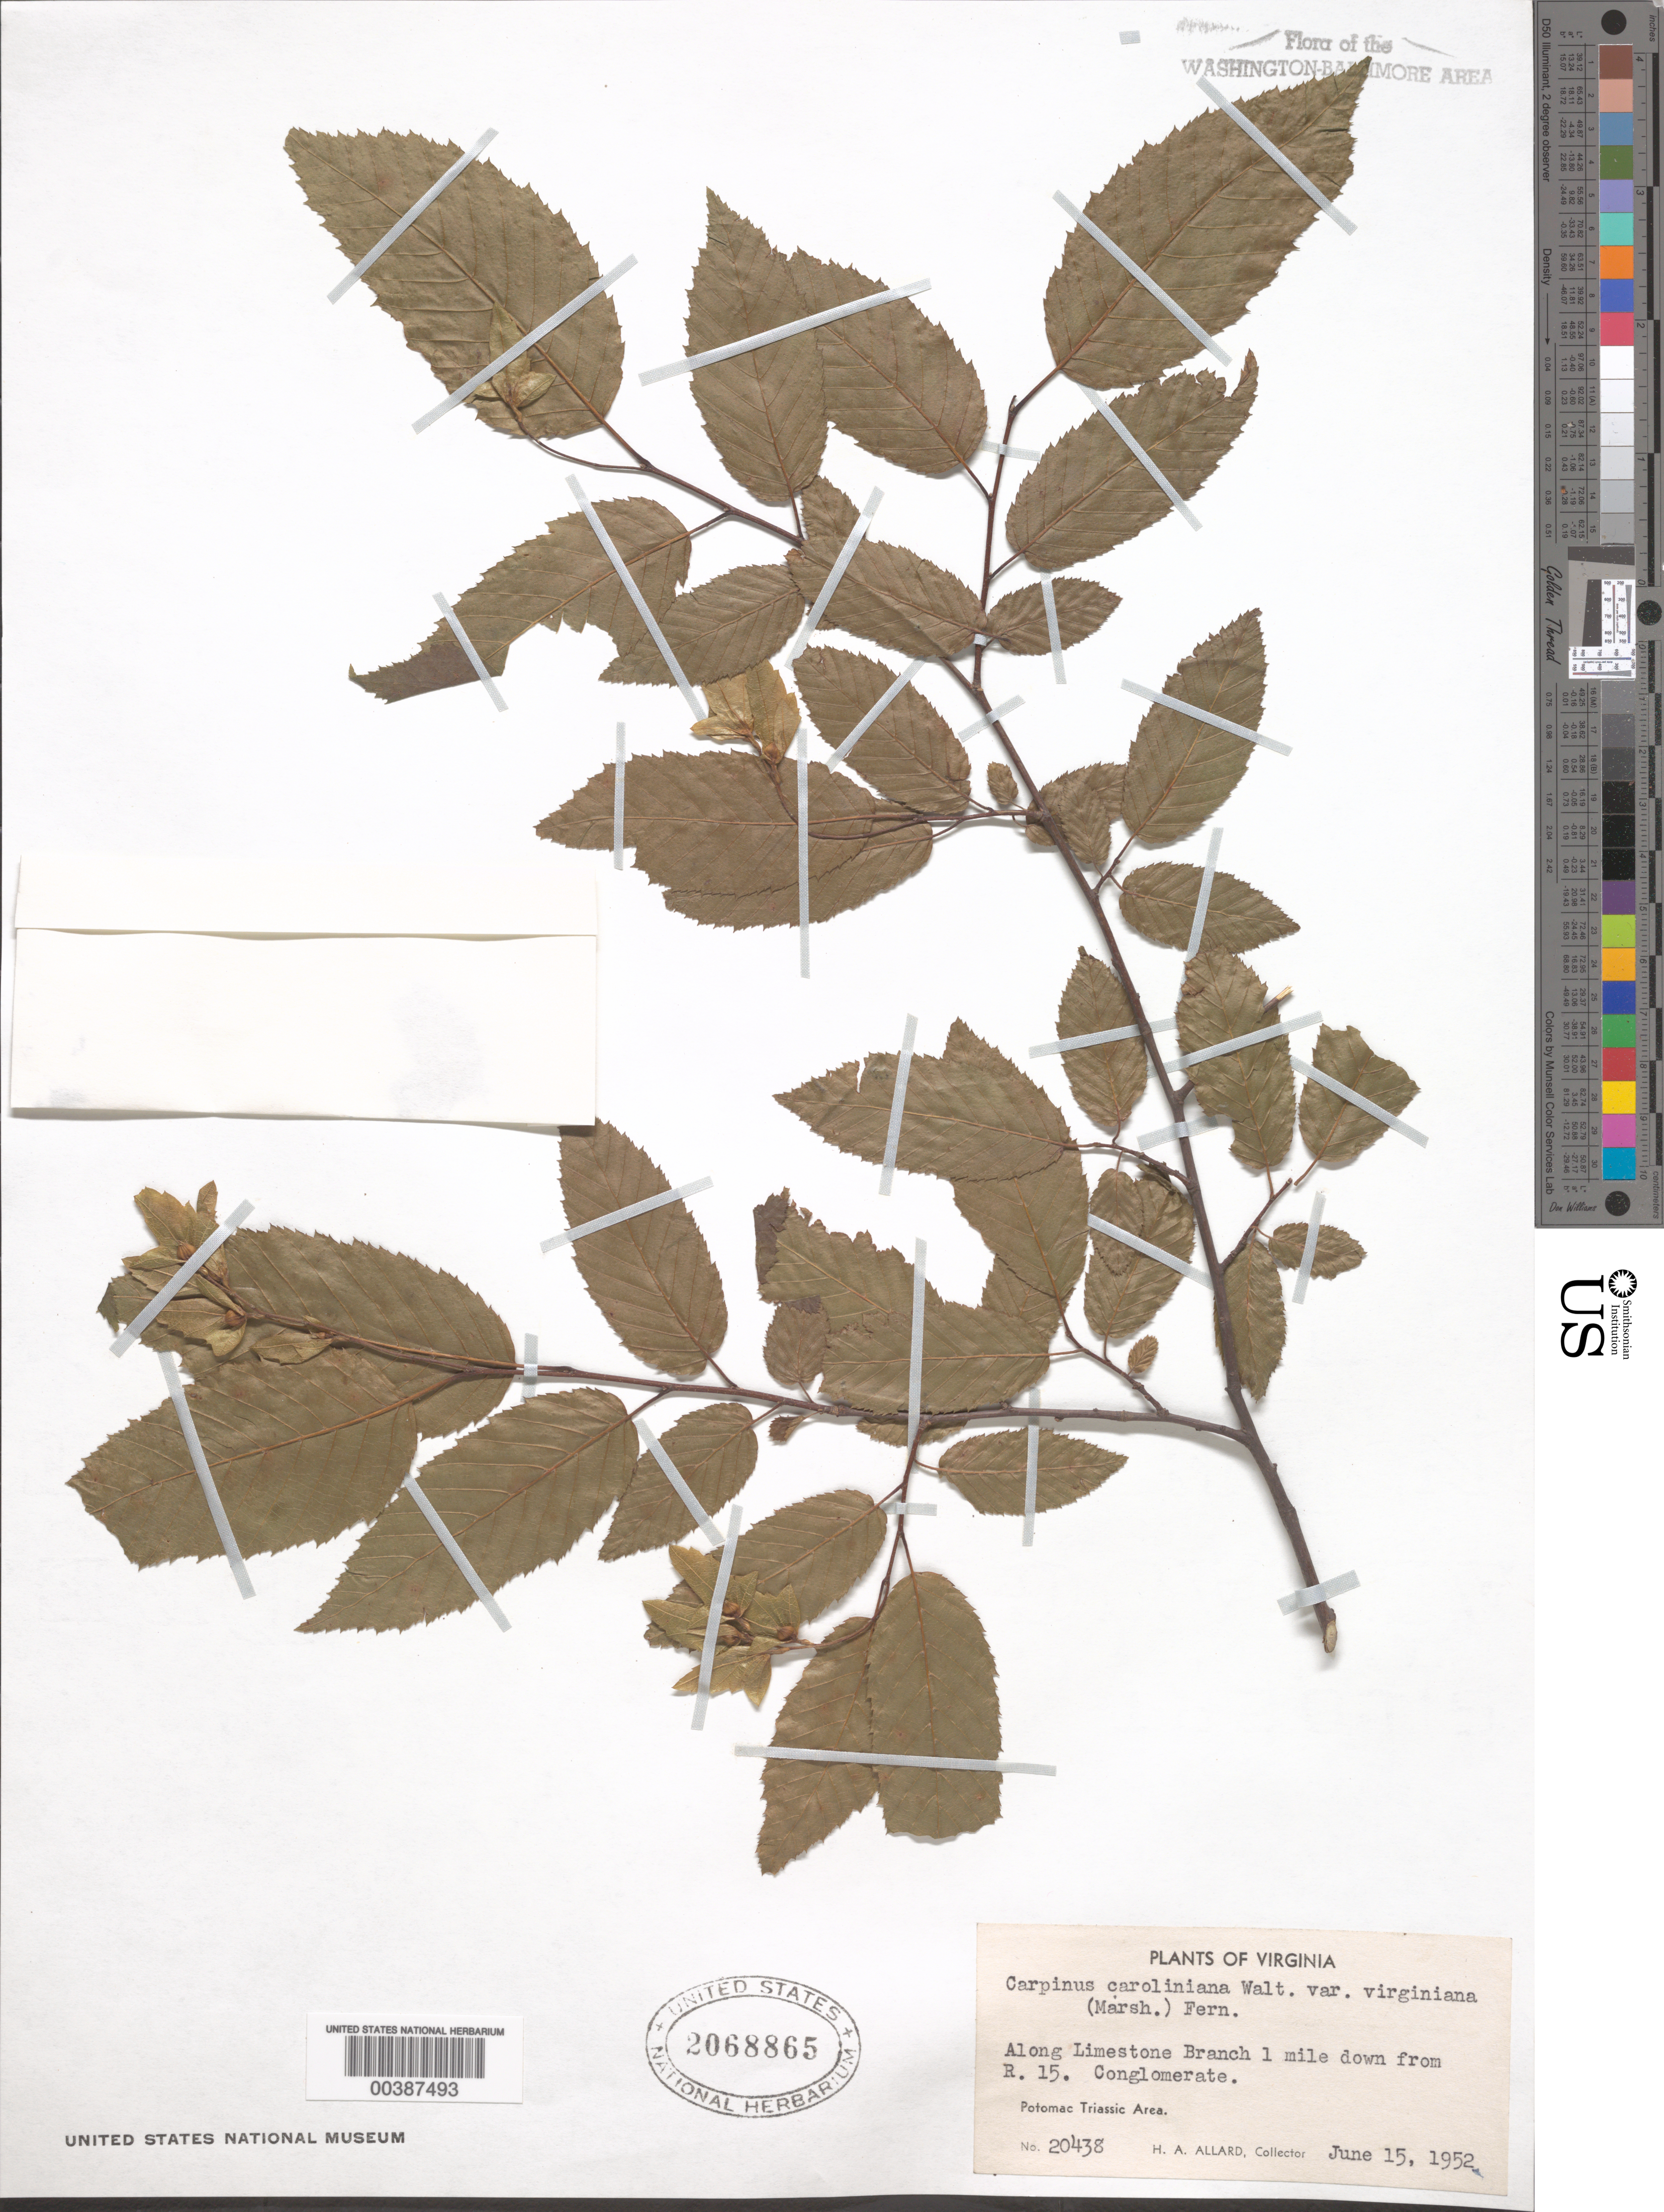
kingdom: Plantae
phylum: Tracheophyta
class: Magnoliopsida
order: Fagales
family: Betulaceae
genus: Carpinus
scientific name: Carpinus caroliniana var. virginiana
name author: (Marshall) Fernald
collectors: H. A. Allard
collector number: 20438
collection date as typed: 15 Jun 1952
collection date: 1952-06-15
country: United States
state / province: Virginia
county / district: Loudoun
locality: downstream from Route 15 on Limestone Branch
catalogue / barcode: US 2068865